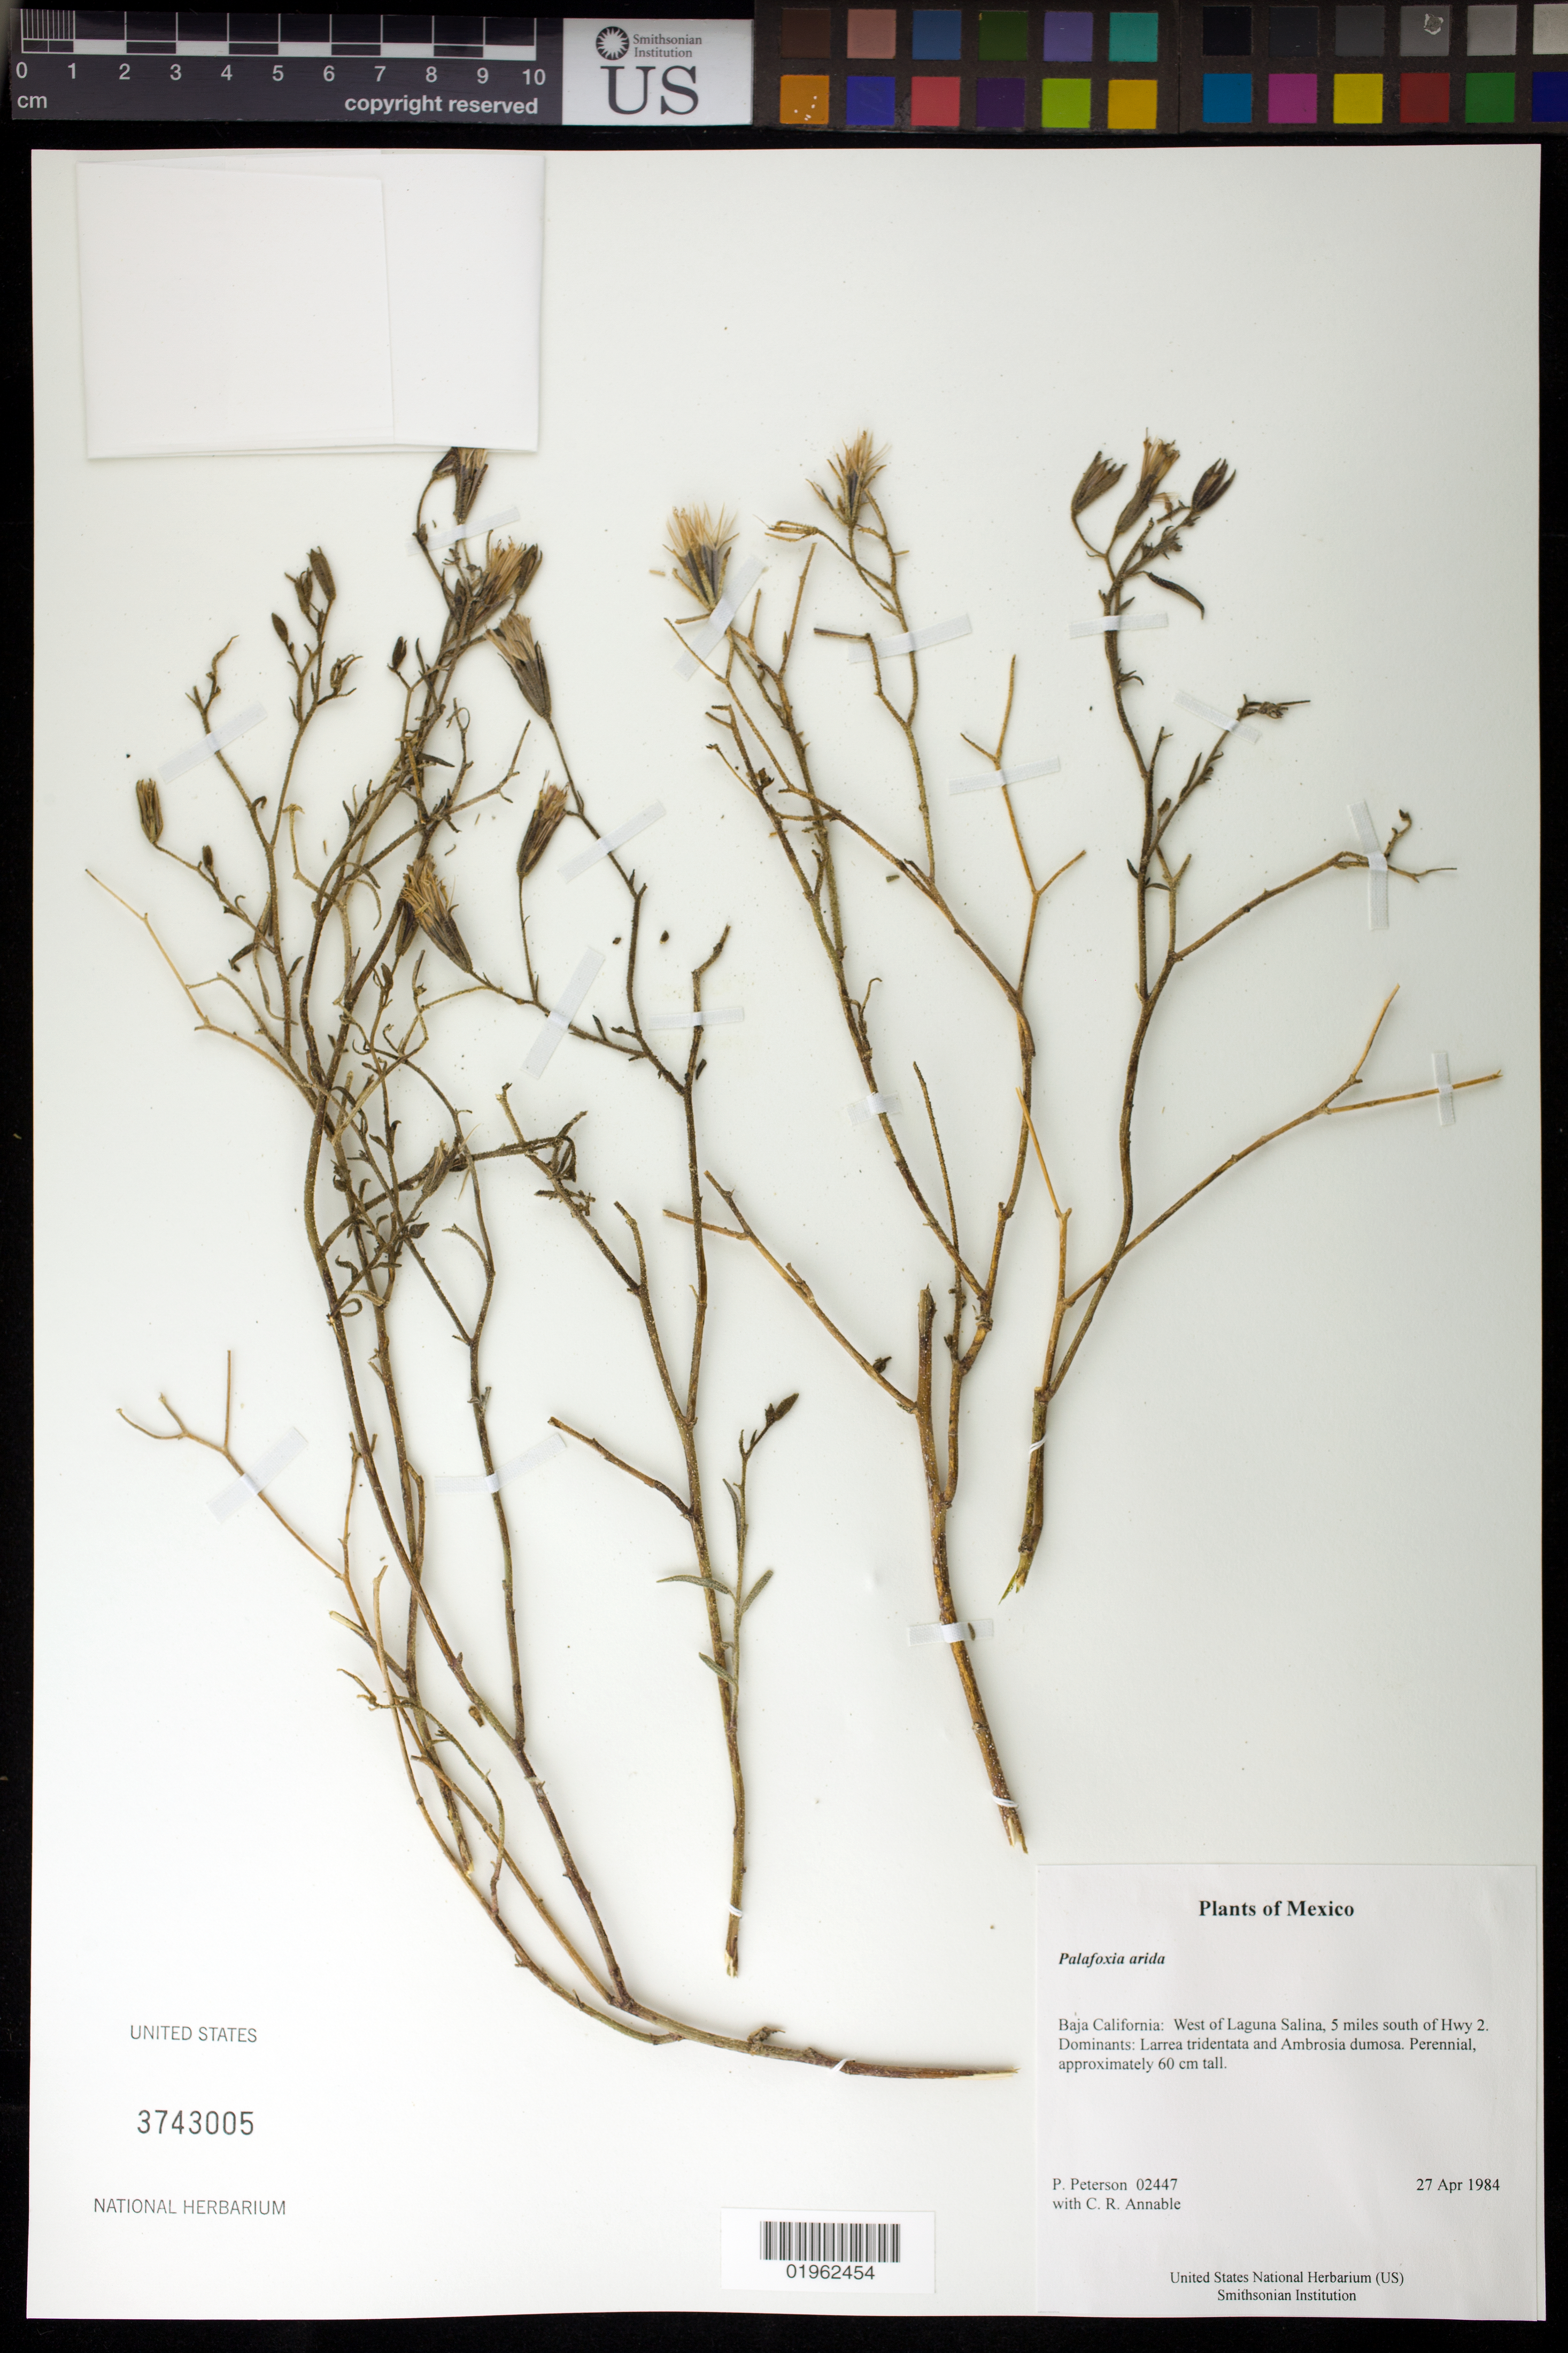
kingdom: Plantae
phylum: Tracheophyta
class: Magnoliopsida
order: Asterales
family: Asteraceae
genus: Palafoxia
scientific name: Palafoxia arida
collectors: P. M. Peterson & C. R. Annable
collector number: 02447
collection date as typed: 27 Apr 1984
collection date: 1984-04-27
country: Mexico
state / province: Baja California Norte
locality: West of Laguna Salina, 5 miles south of Hwy 2.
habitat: Dominants: Larrea tridentata and Ambrosia dumosa.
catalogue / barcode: US 3743005